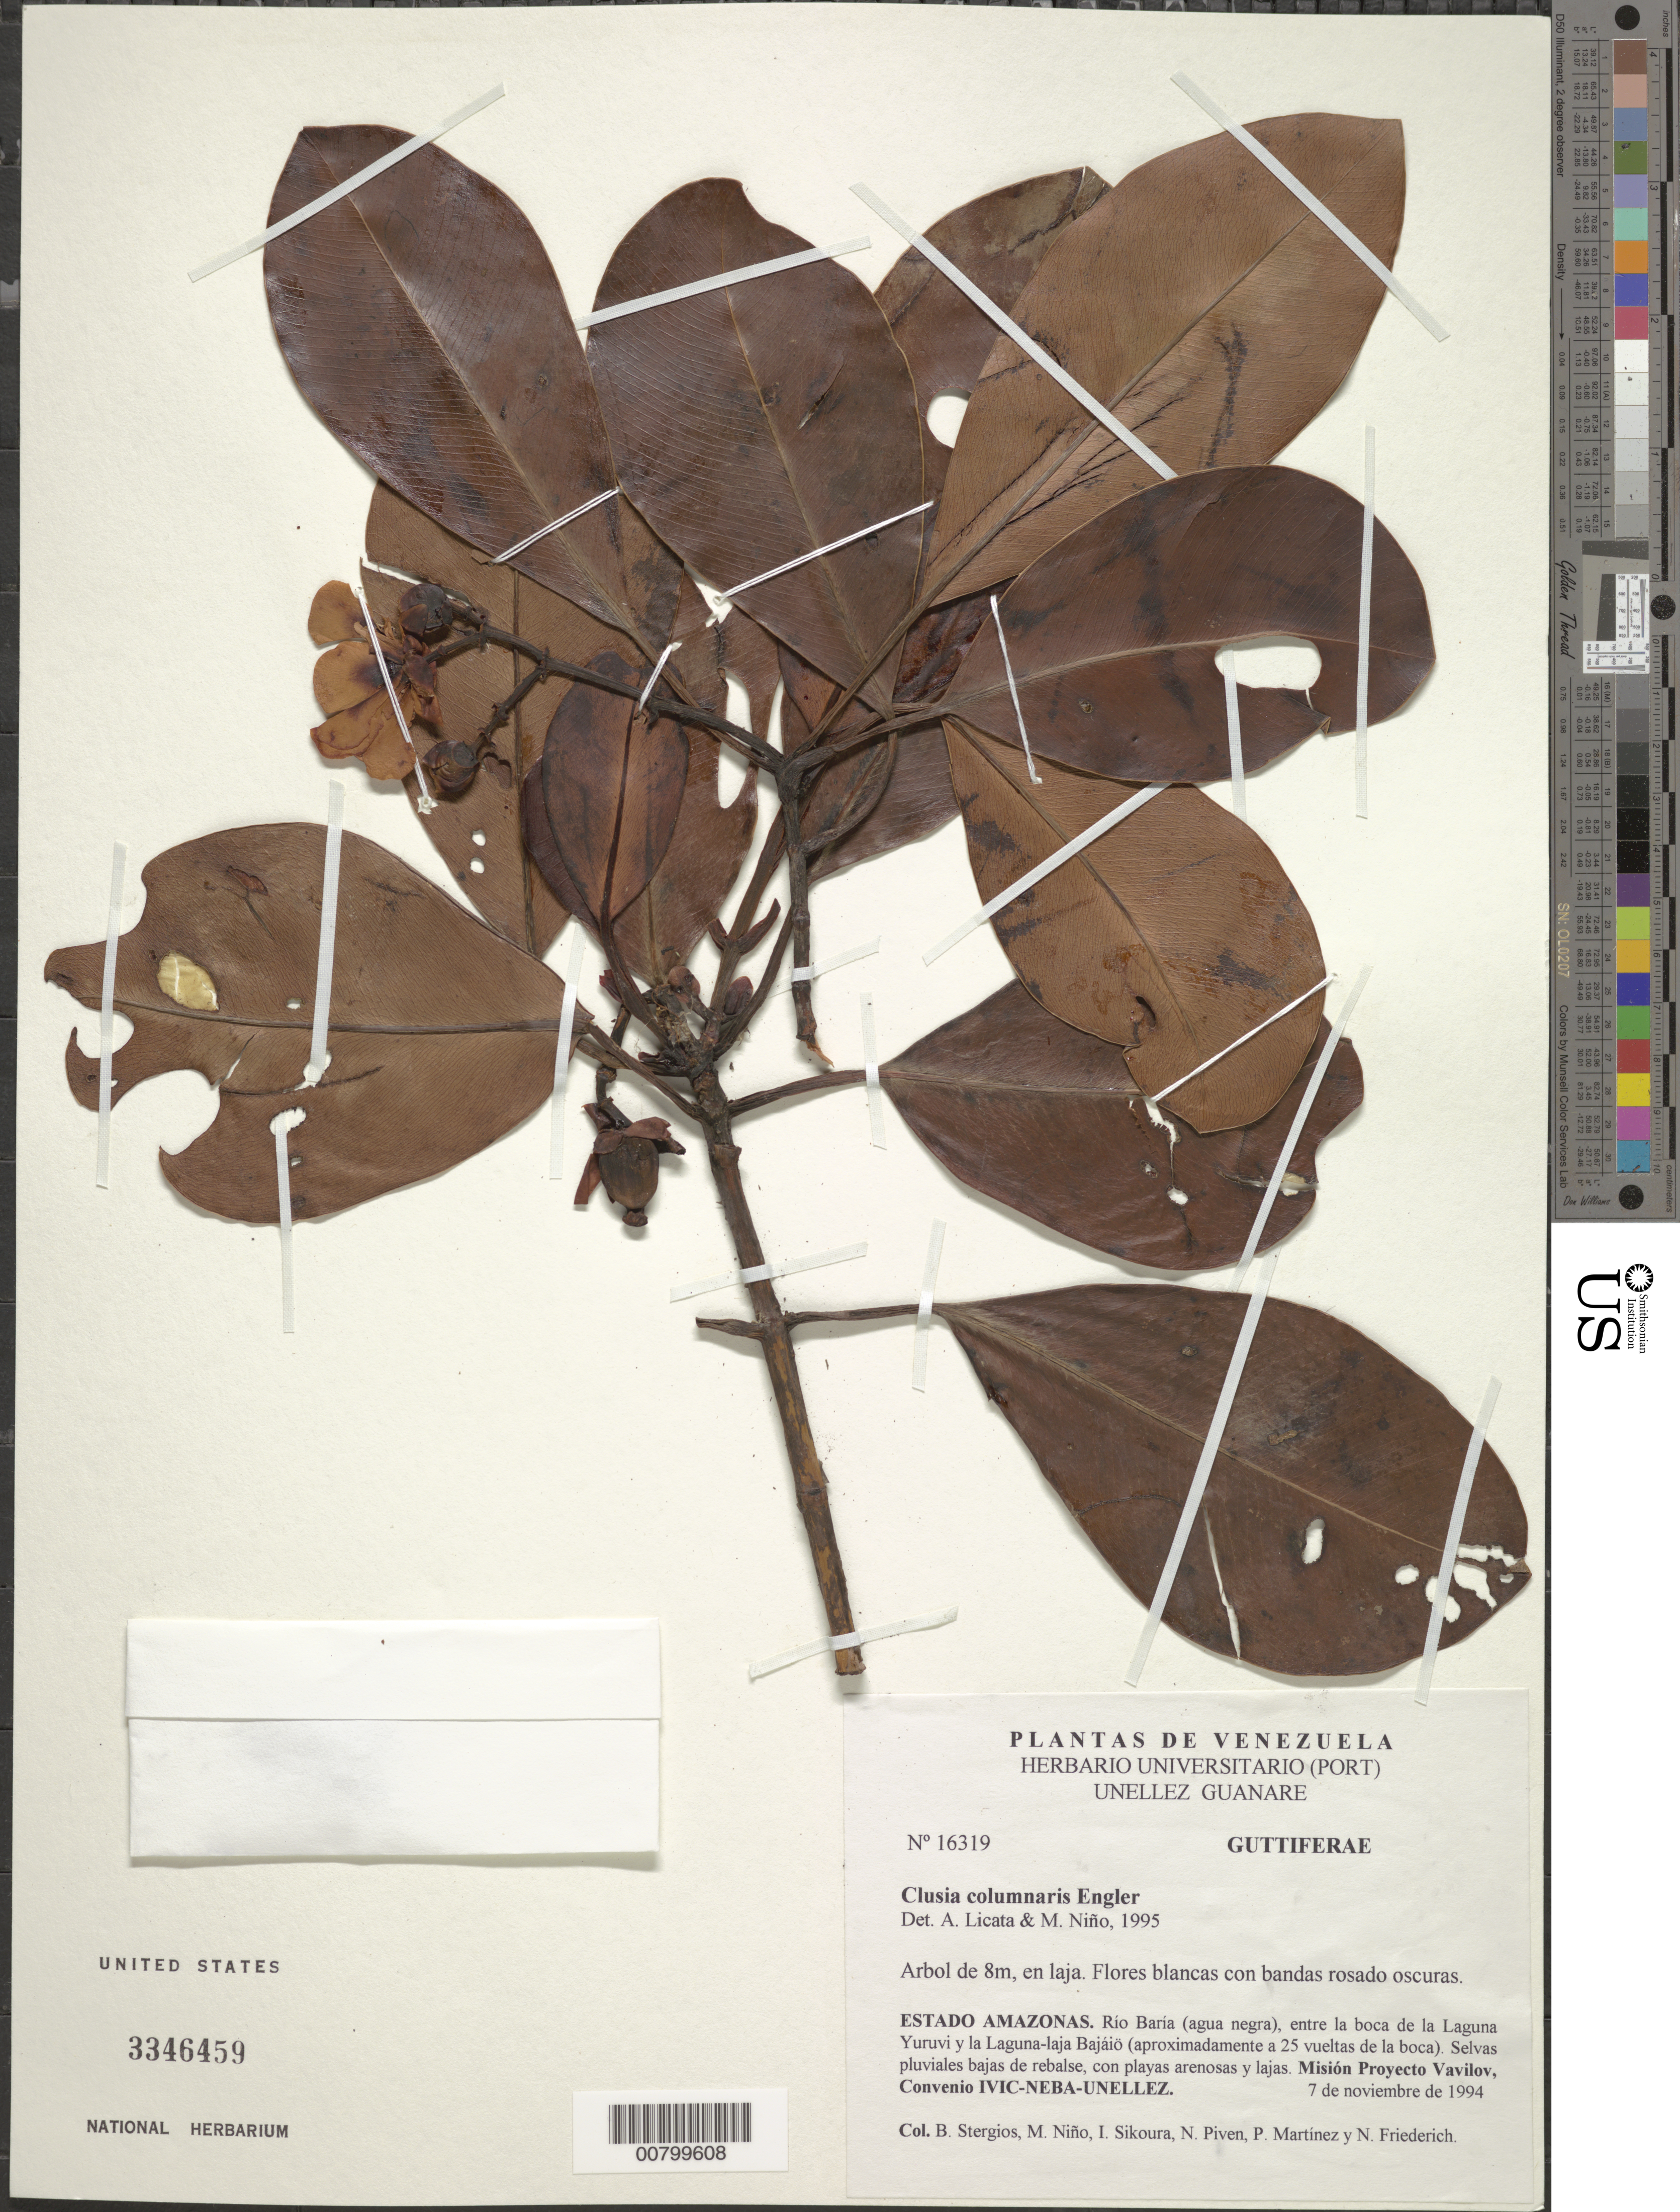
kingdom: Plantae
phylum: Tracheophyta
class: Magnoliopsida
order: Malpighiales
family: Clusiaceae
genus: Clusia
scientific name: Clusia columnaris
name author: Engl.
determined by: Licata, A.; Niño, S. M.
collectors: B. G. Stergios, S. M. Niño, I. Sikoura, N. Piven, P. Martinez & N. Friederich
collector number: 16319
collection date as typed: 7-Nov-94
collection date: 1994-11-07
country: Venezuela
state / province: Amazonas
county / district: Río Negro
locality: Río Baría, entre la boca de la Laguna Yuruvi y la Laguna-laja Bajáiö (aprox. a 25 vueltas de la boca)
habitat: Selvas pluviales bajas de rebalse, con playas arenosas y lajas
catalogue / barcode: US 3346459